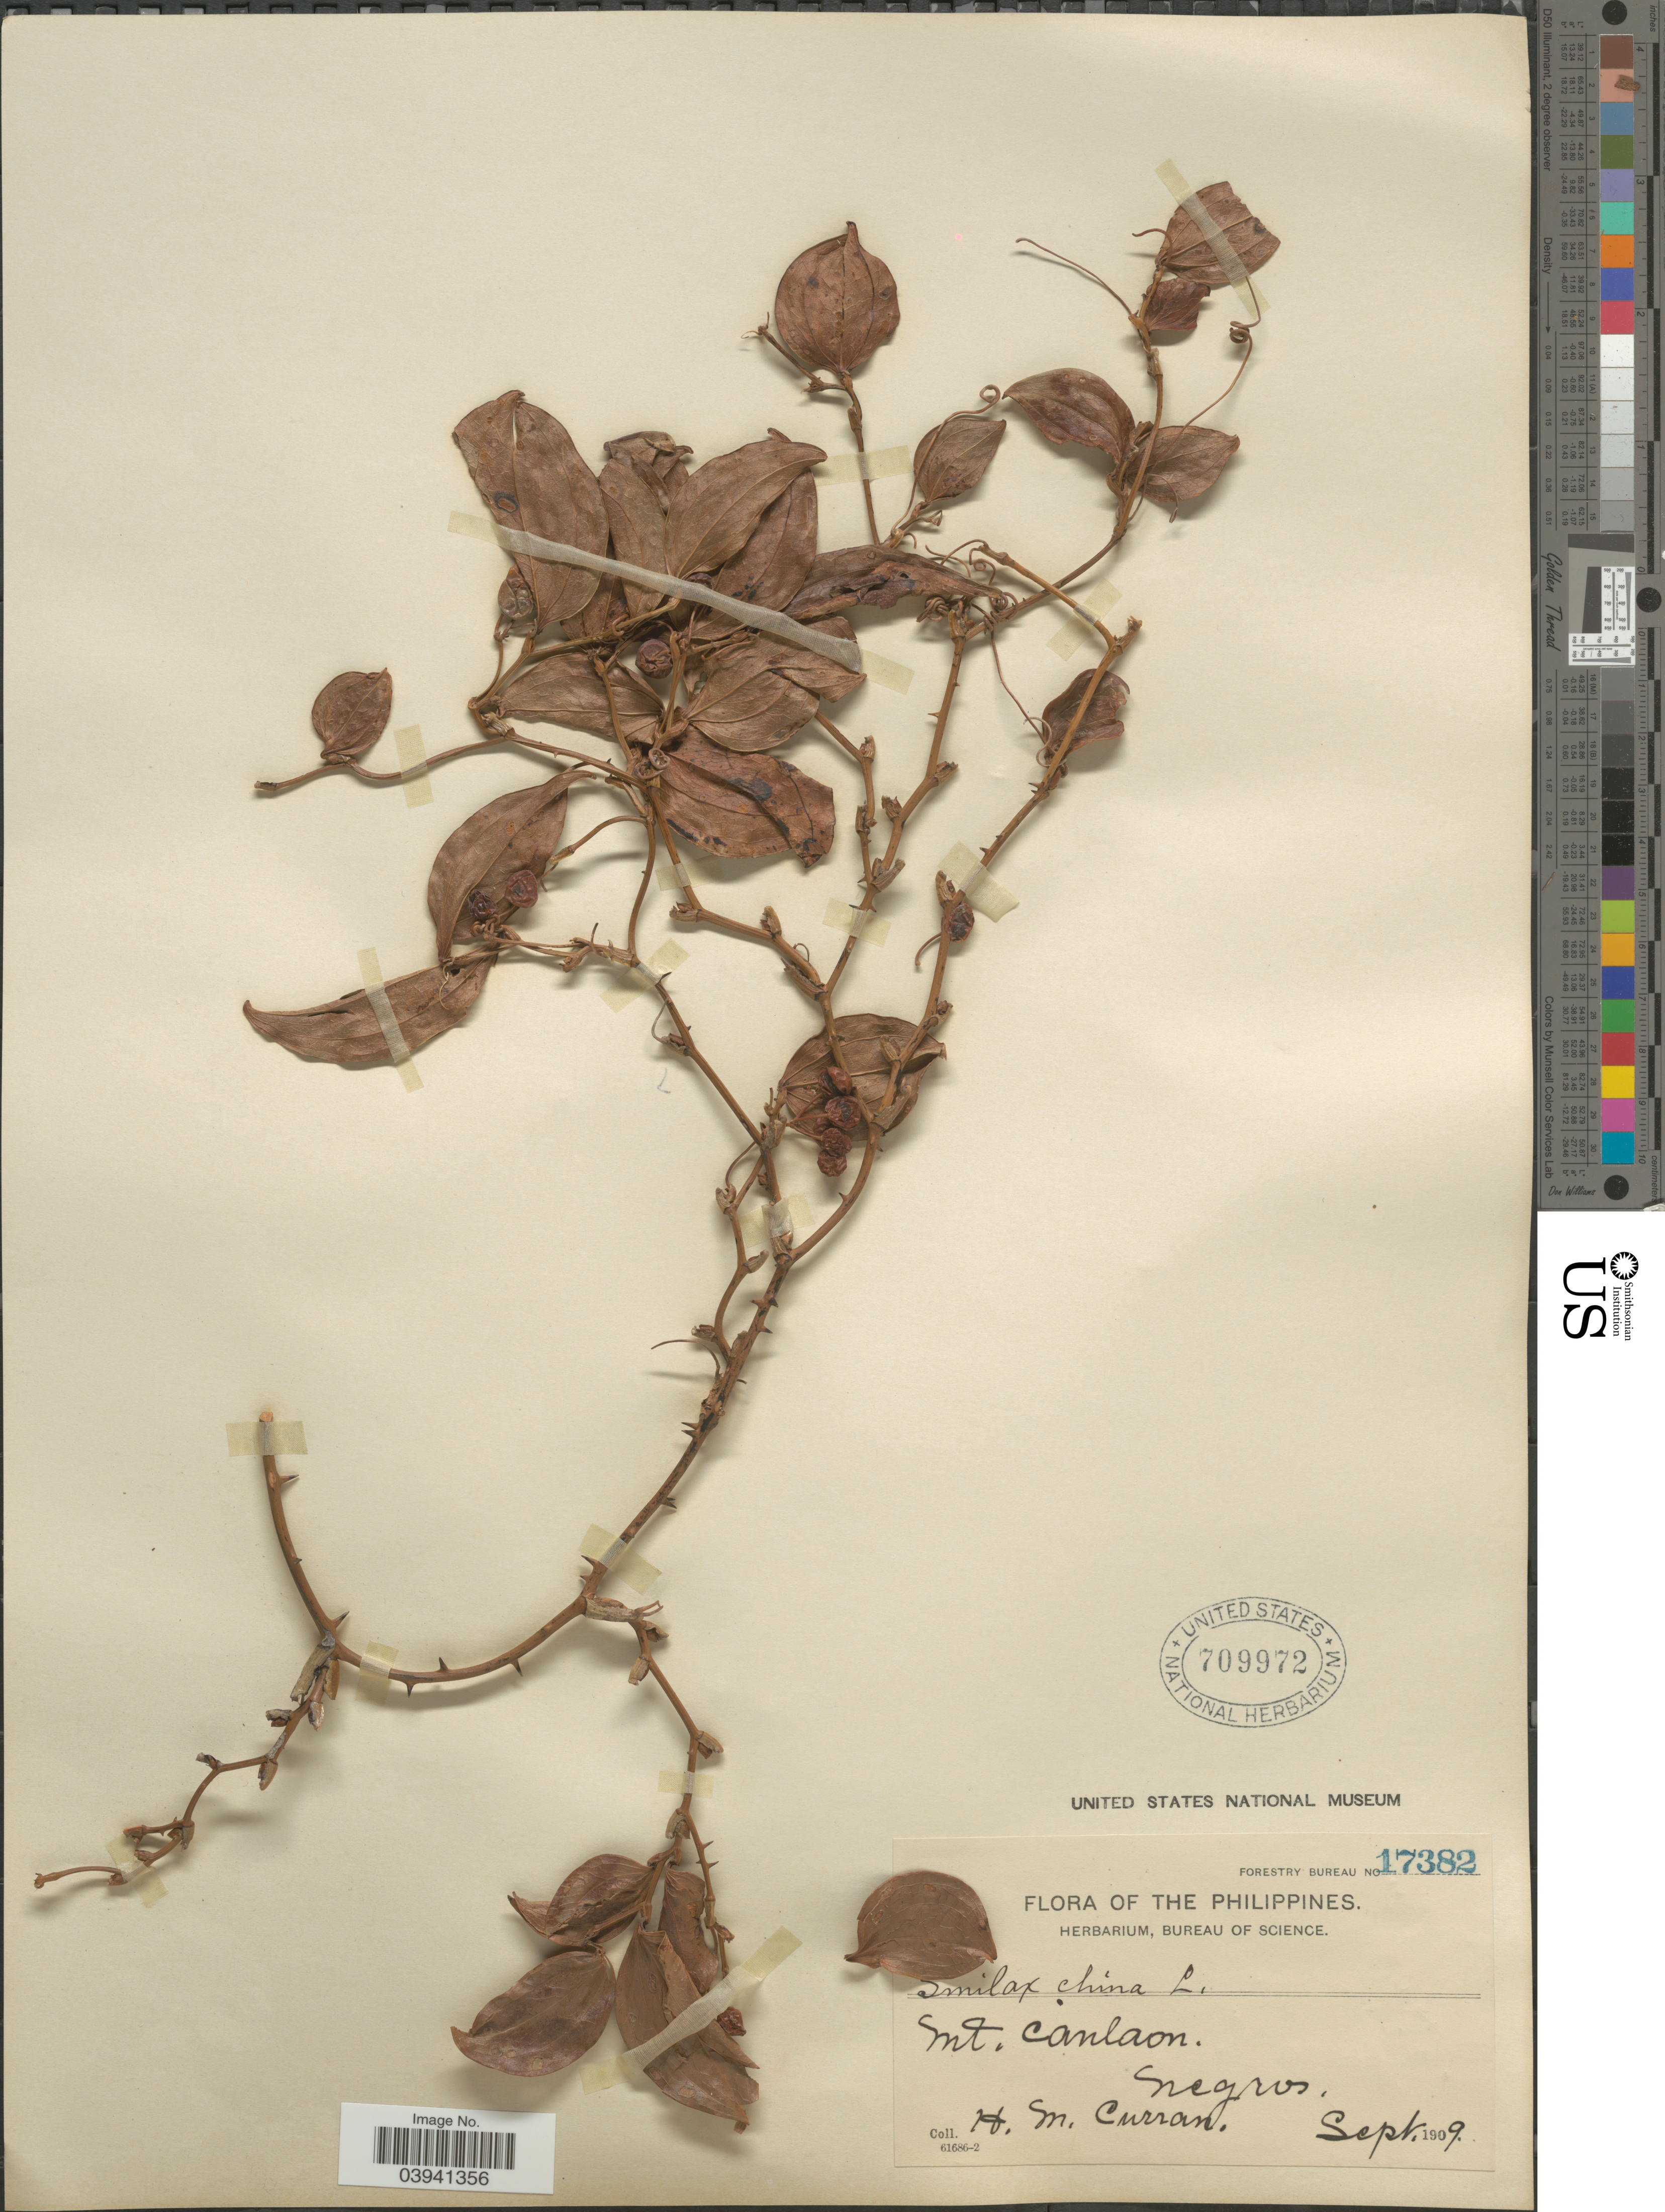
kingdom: Plantae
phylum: Tracheophyta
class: Liliopsida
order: Liliales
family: Smilacaceae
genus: Smilax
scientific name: Smilax china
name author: L.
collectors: H. M. Curran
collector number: Forestry Bureau 17382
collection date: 1909-09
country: Philippines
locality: Mt. Canlaon. Negros.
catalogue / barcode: US 709972